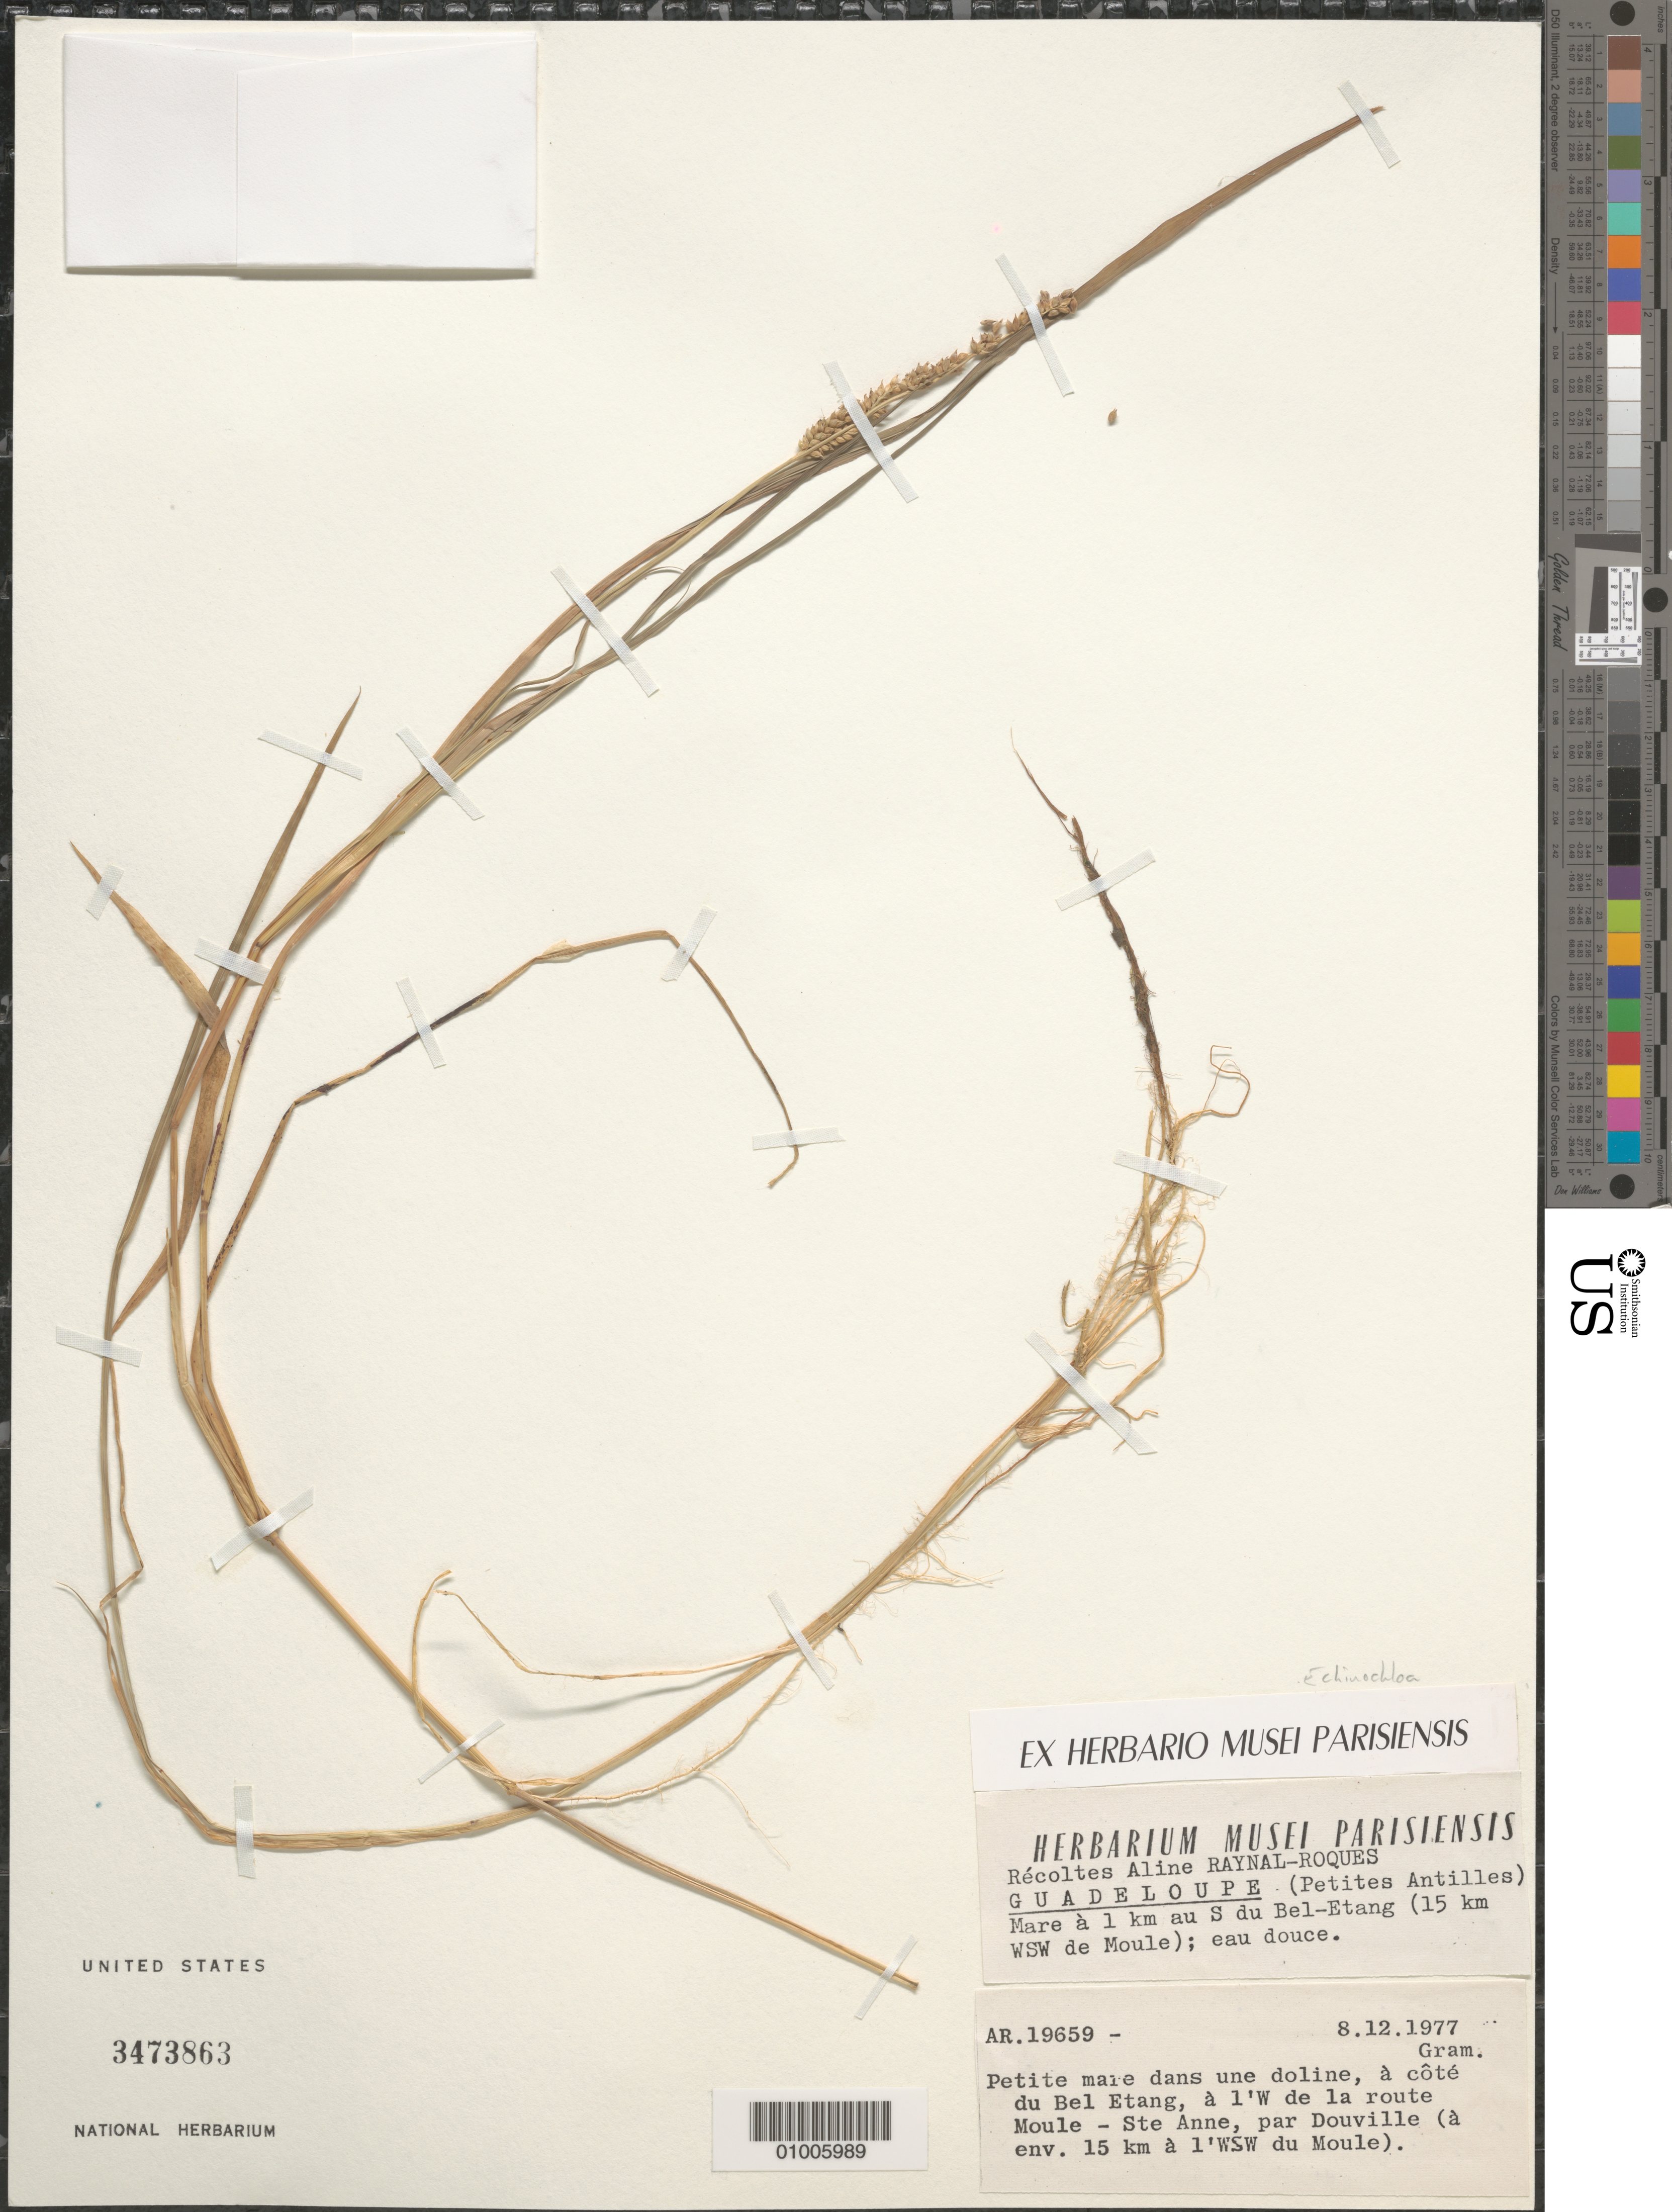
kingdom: Plantae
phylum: Tracheophyta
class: Liliopsida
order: Poales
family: Poaceae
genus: Echinochloa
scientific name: Echinochloa colona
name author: (L.) Link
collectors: A. M. Raynal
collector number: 19659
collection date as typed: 08 Dec 1977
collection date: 1977-12-08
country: Guadeloupe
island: Basse Terre [Guadeloupe]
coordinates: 0 N, 0 E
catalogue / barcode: US 3473863